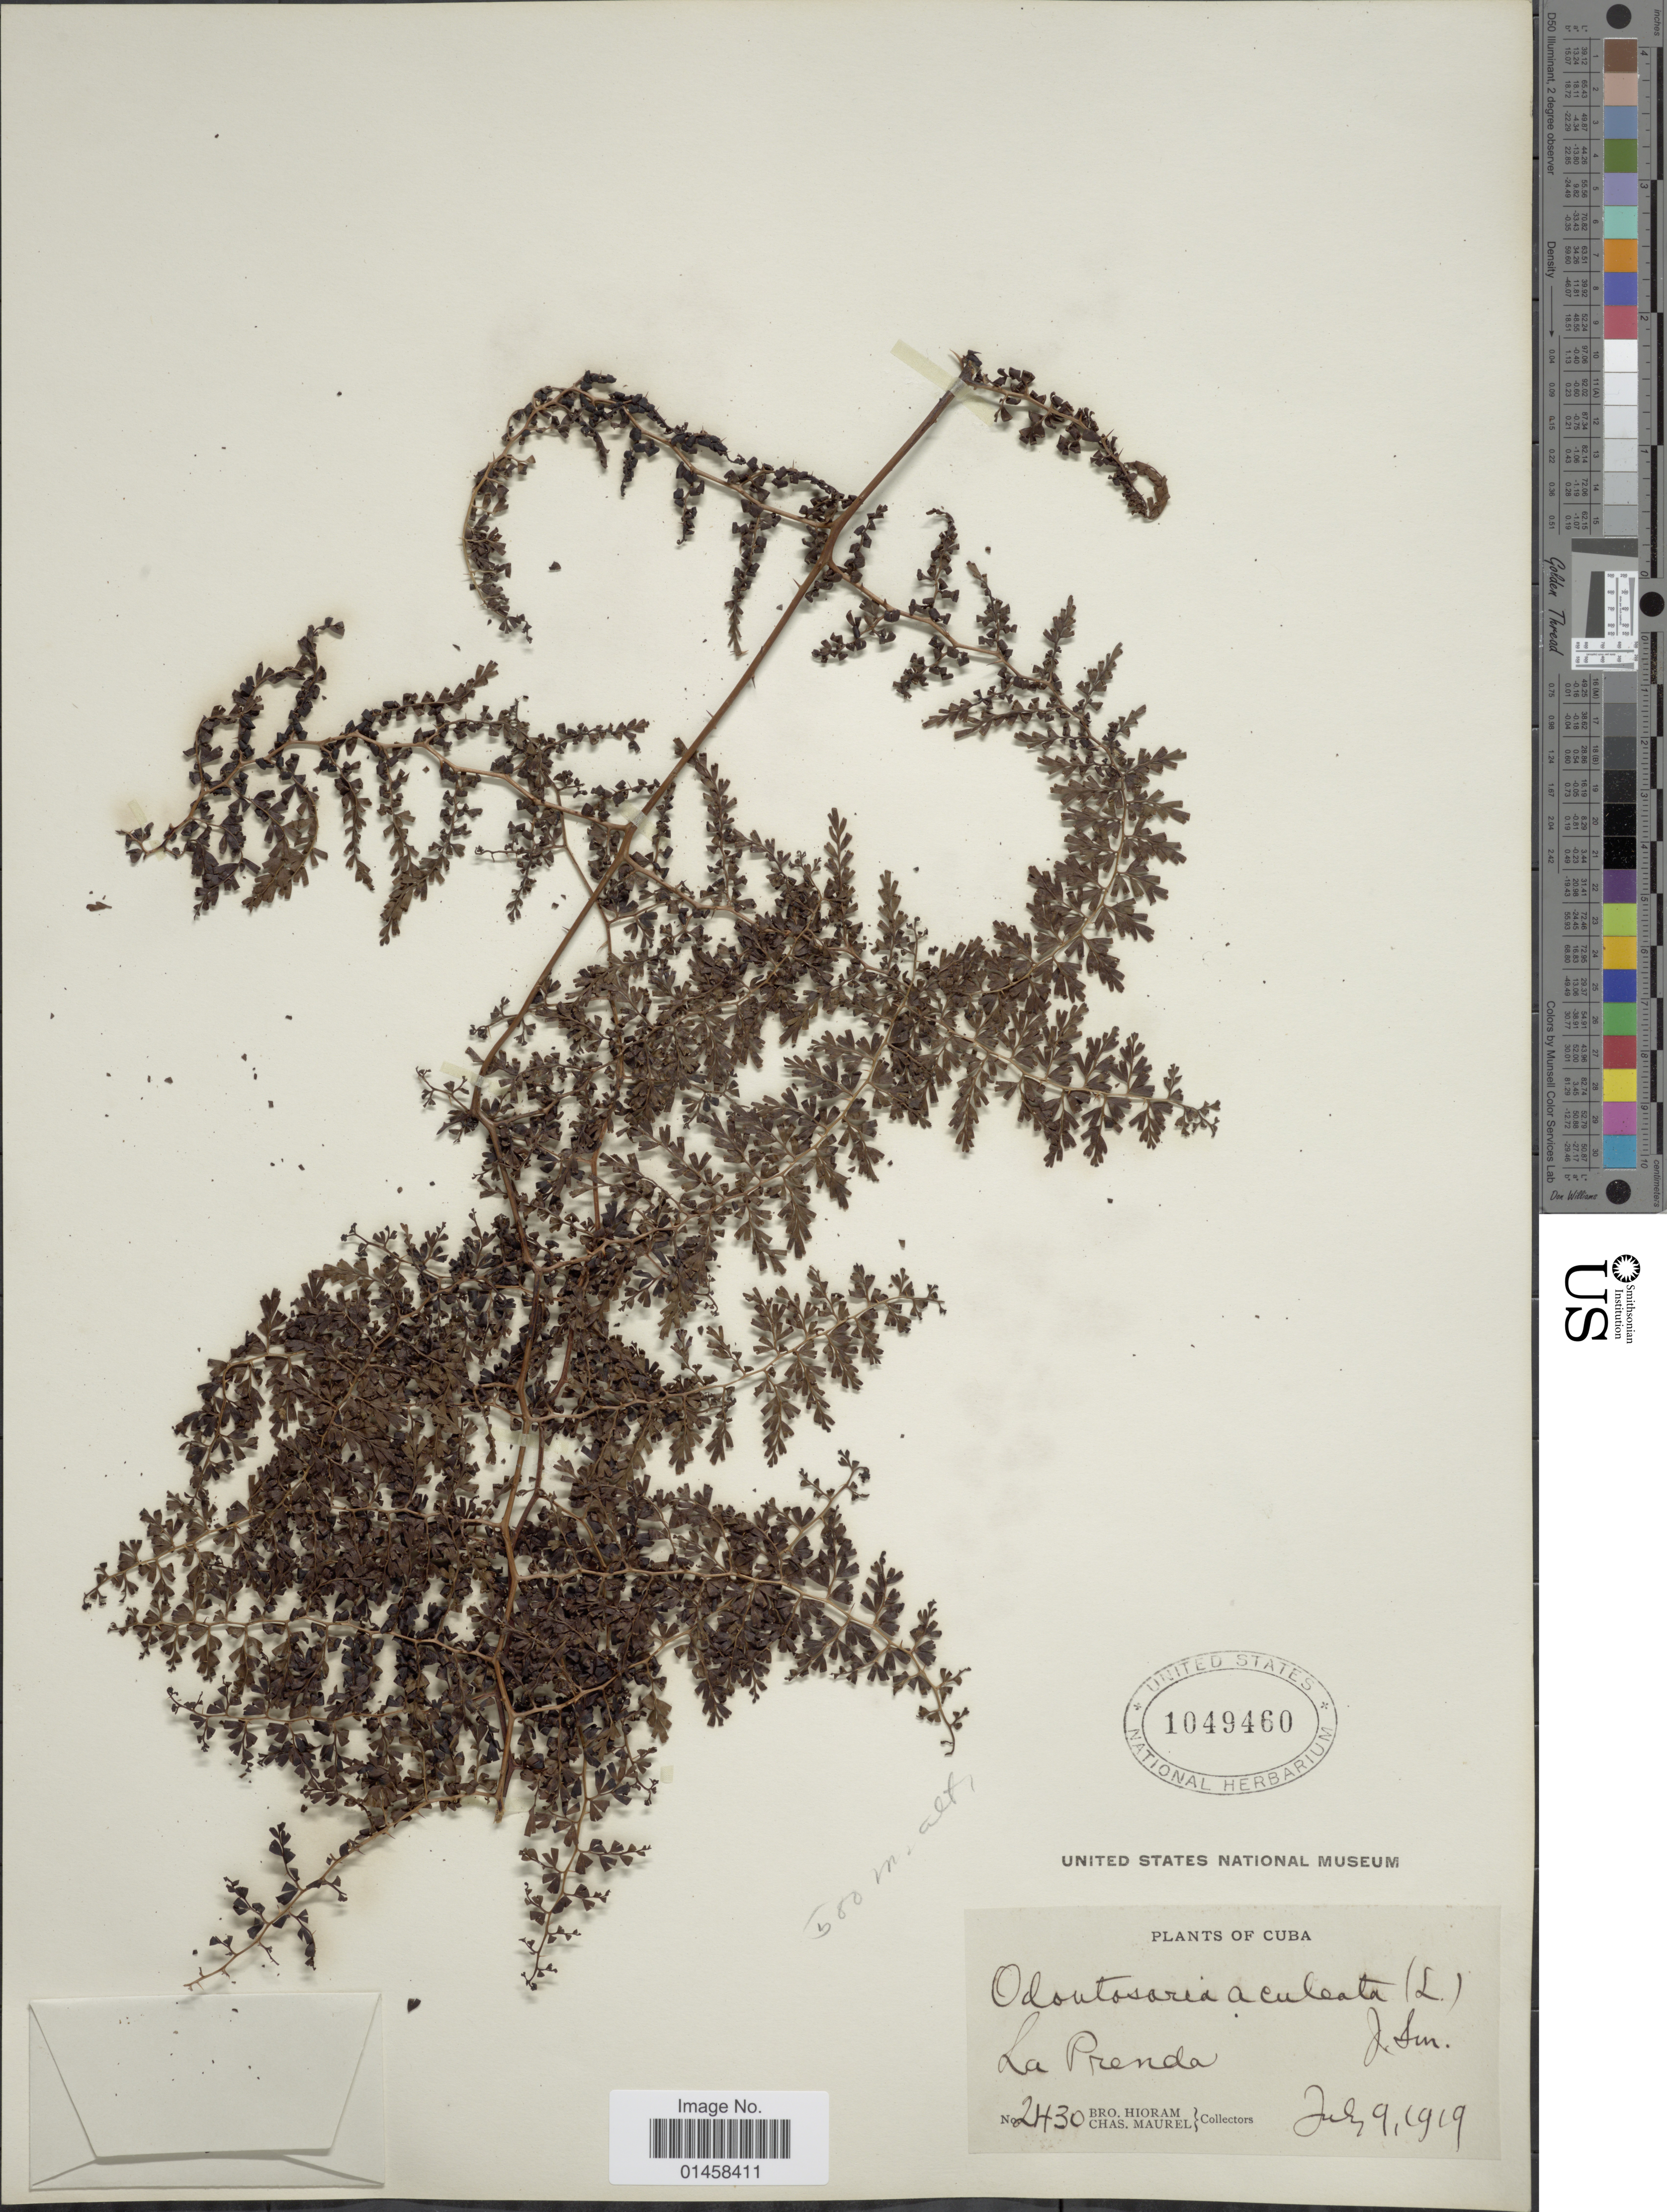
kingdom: Plantae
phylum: Tracheophyta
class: Polypodiopsida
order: Polypodiales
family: Lindsaeaceae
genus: Odontosoria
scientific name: Odontosoria aculeata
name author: (L.) J. Sm.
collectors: Bro. Hioram & C. Maurel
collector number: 2430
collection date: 1919-07-09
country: Cuba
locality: La Prenda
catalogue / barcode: US 1049460